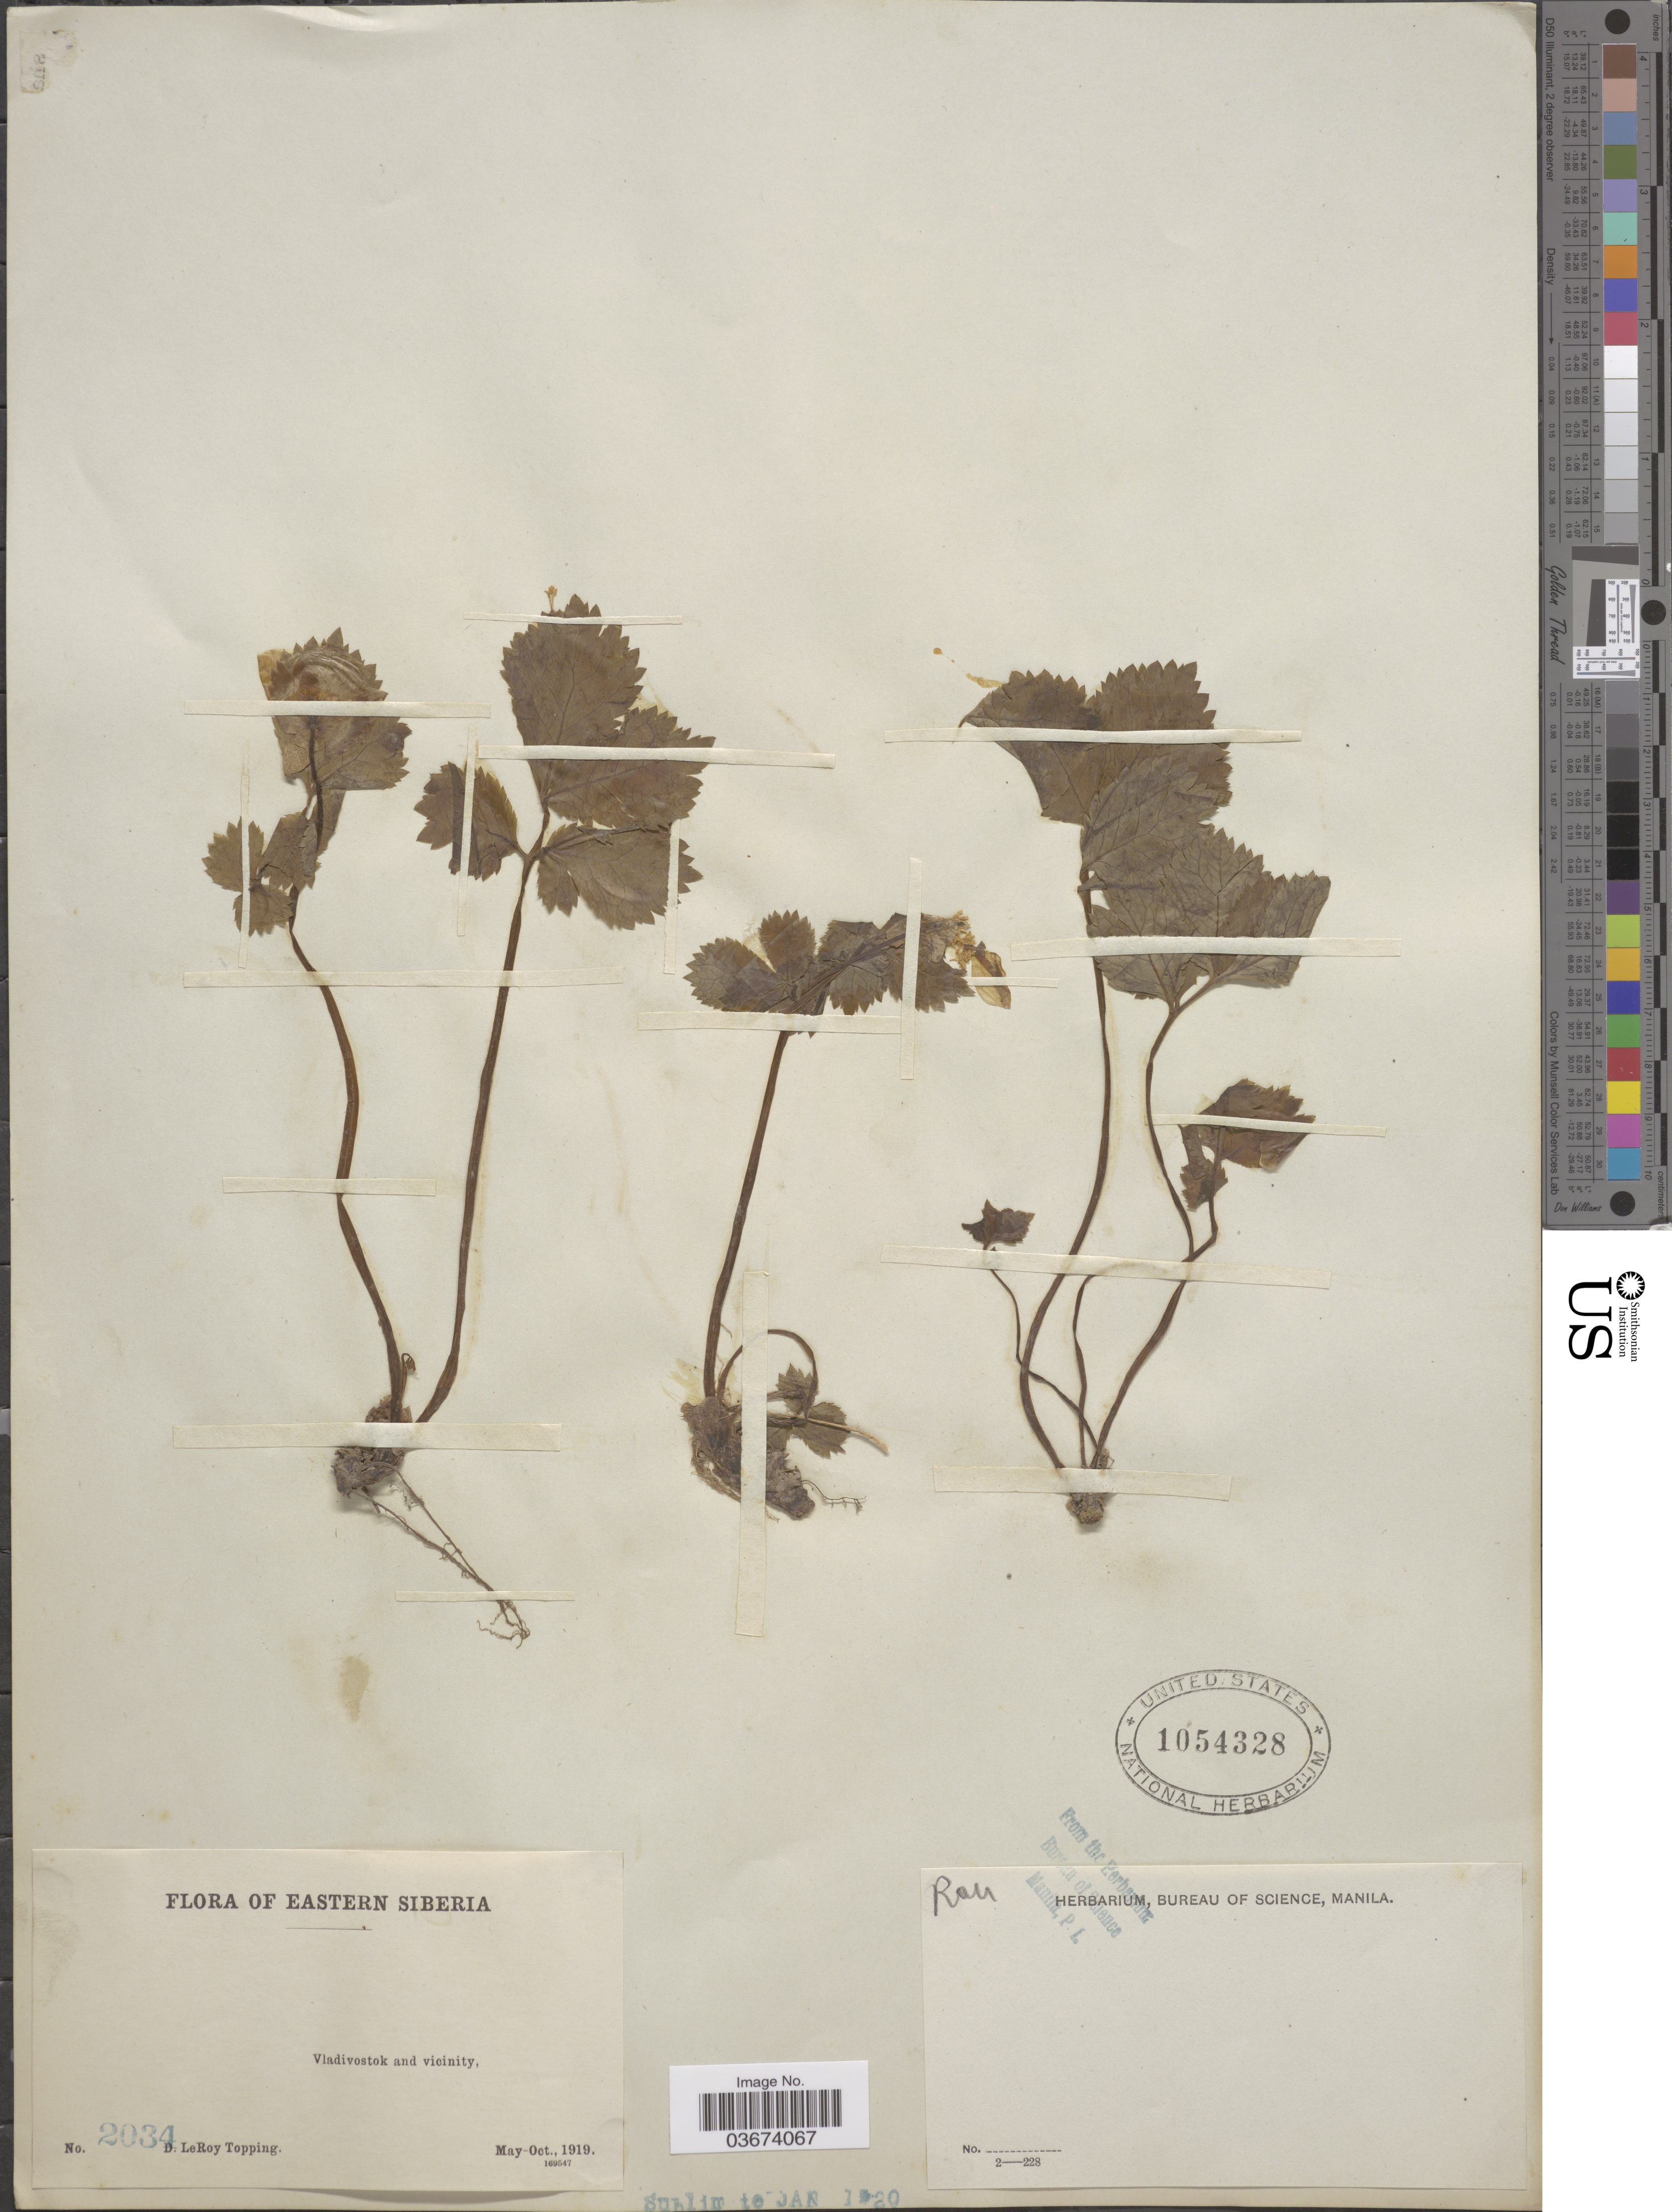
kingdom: Plantae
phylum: Tracheophyta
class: Magnoliopsida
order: Ranunculales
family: Ranunculaceae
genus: Anemone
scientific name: Anemone vitifolia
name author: Buch.-Ham. ex DC.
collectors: D. L. Topping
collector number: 2034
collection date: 1919-05/1919-10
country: Russian Federation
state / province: Primorsky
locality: Eastern Siberia. Vladivostok and vicinity.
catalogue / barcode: US 1054328